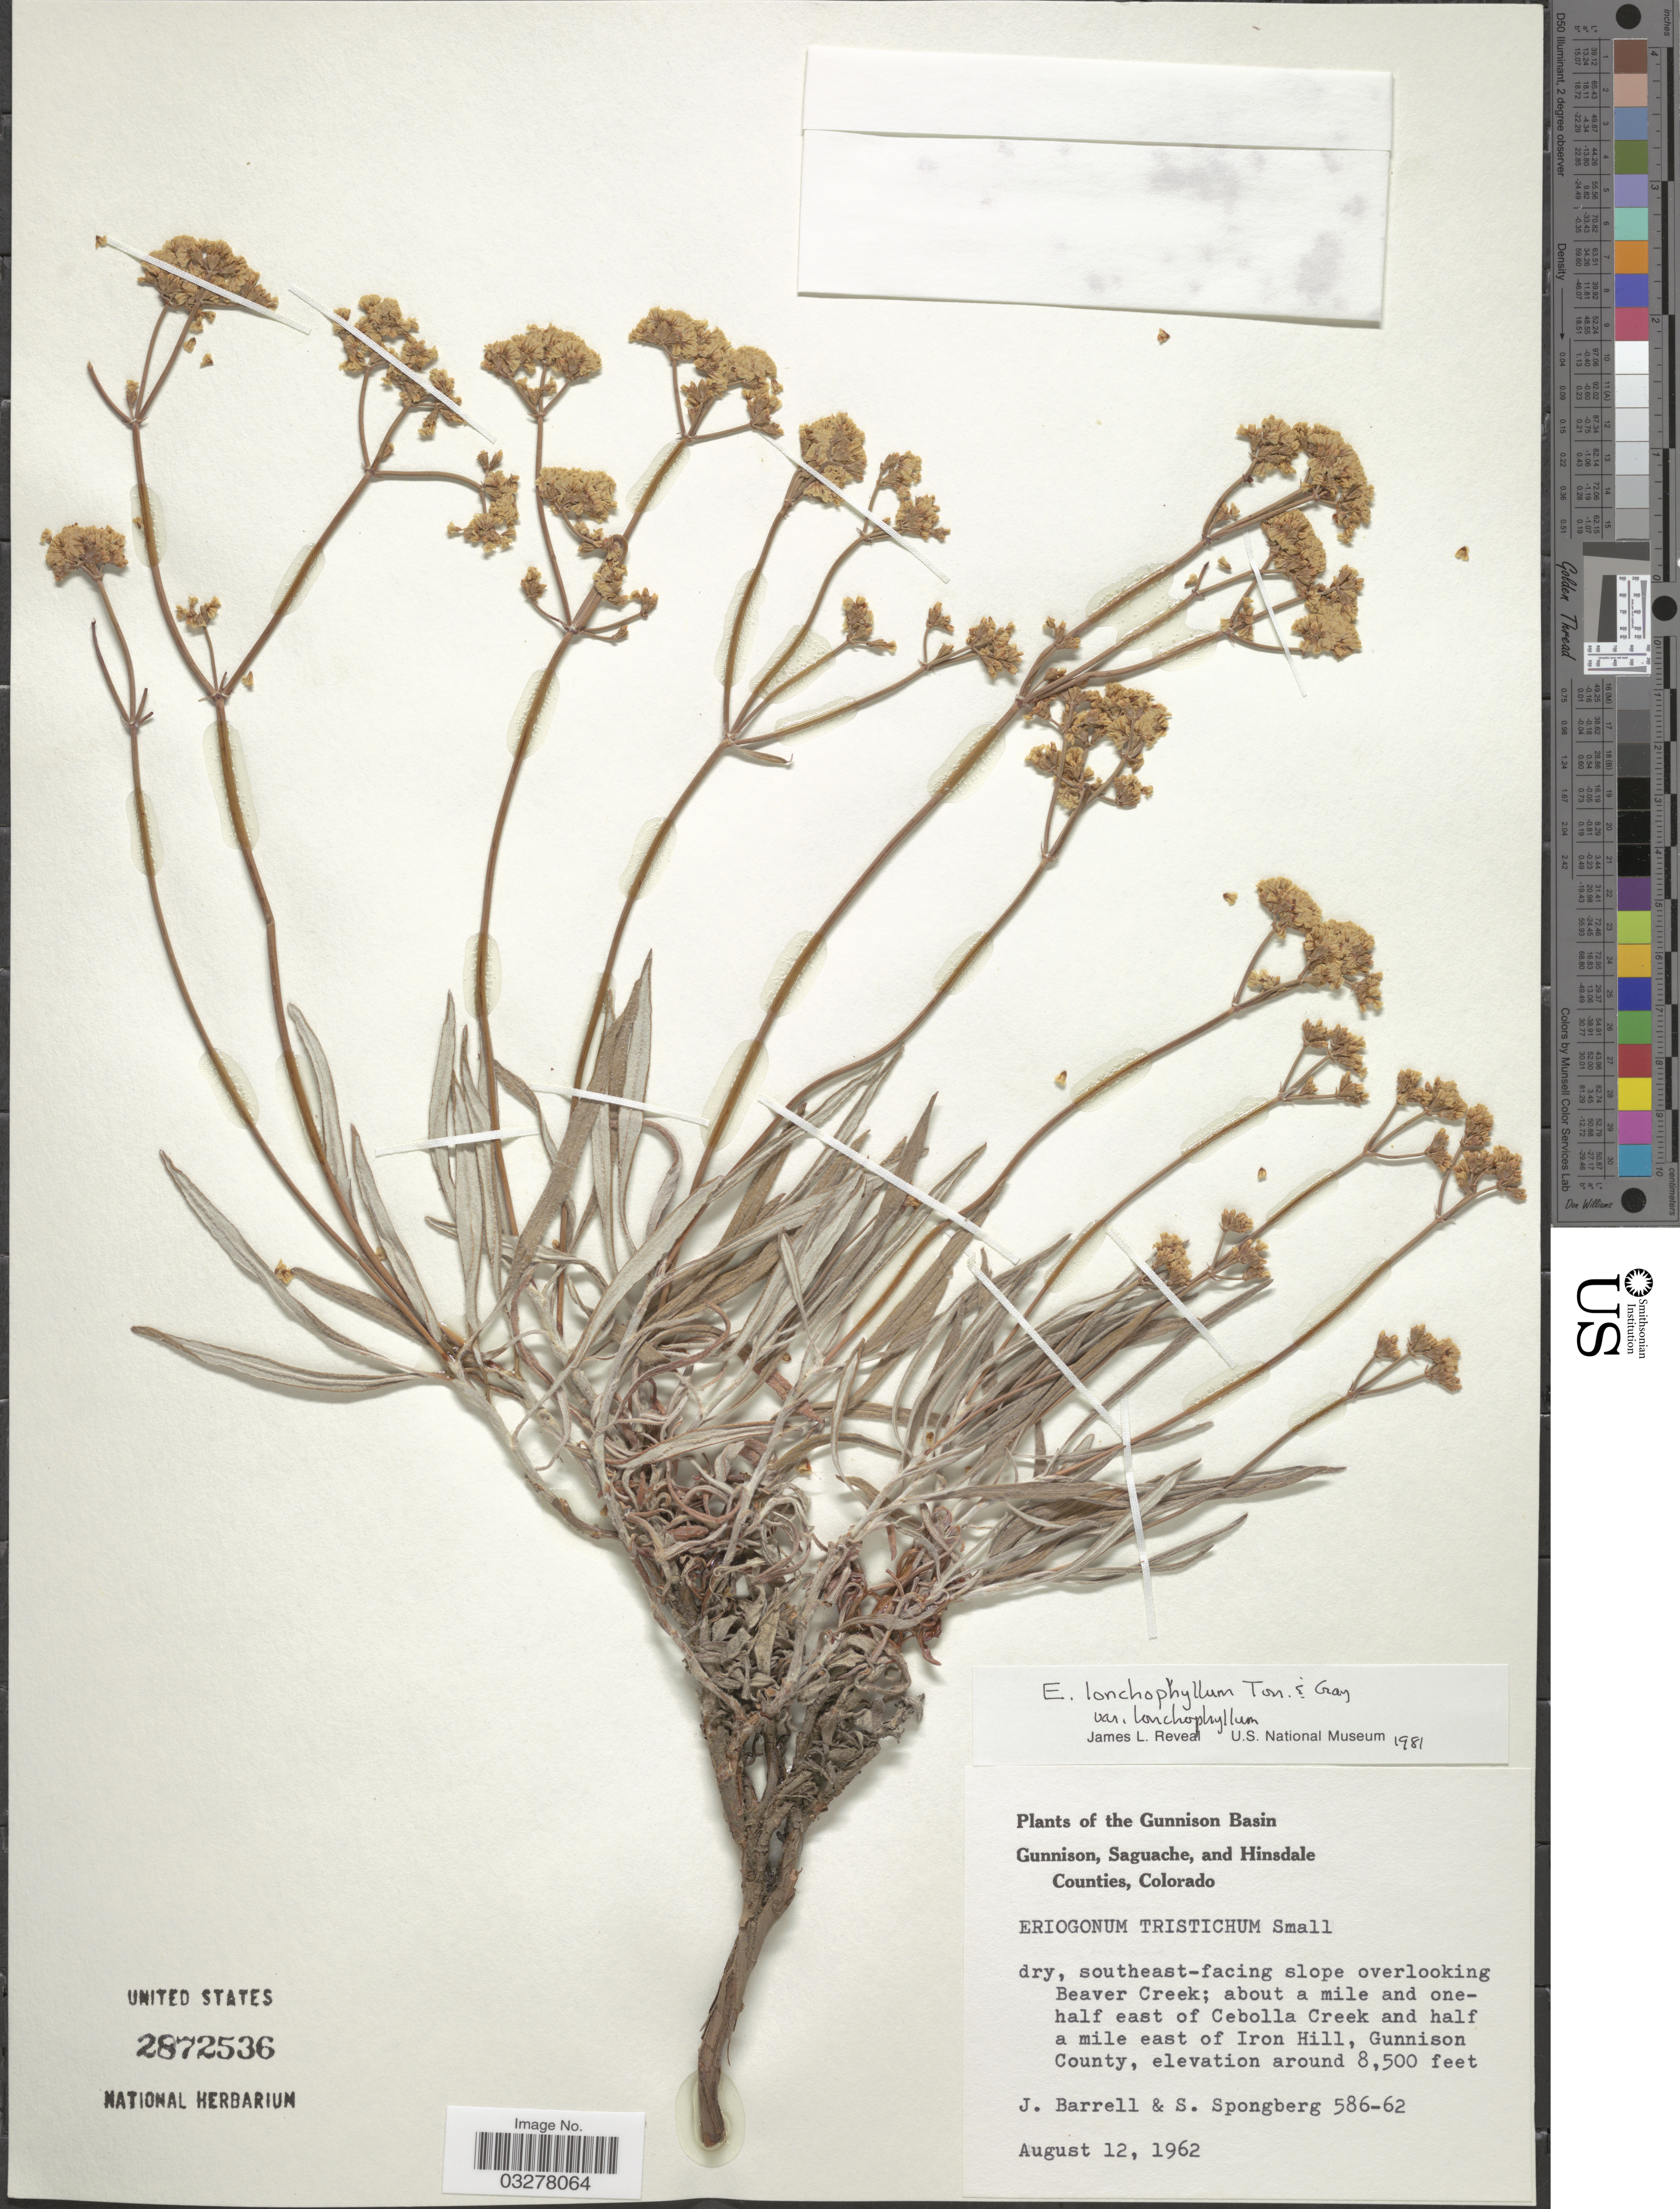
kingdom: Plantae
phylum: Tracheophyta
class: Magnoliopsida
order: Caryophyllales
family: Polygonaceae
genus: Eriogonum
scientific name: Eriogonum lonchophyllum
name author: Torr. & A. Gray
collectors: J. Barrell & S. A.Spongberg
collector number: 586-62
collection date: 1962-08-12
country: United States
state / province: Colorado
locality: Gunnison Basin. Southeast-facing slope overlooking Beaver Creek; about a mile and one-half east of Cebolla Creek and half a mile east of Iron Hill, Gunnison County.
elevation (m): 2591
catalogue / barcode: US 2872536